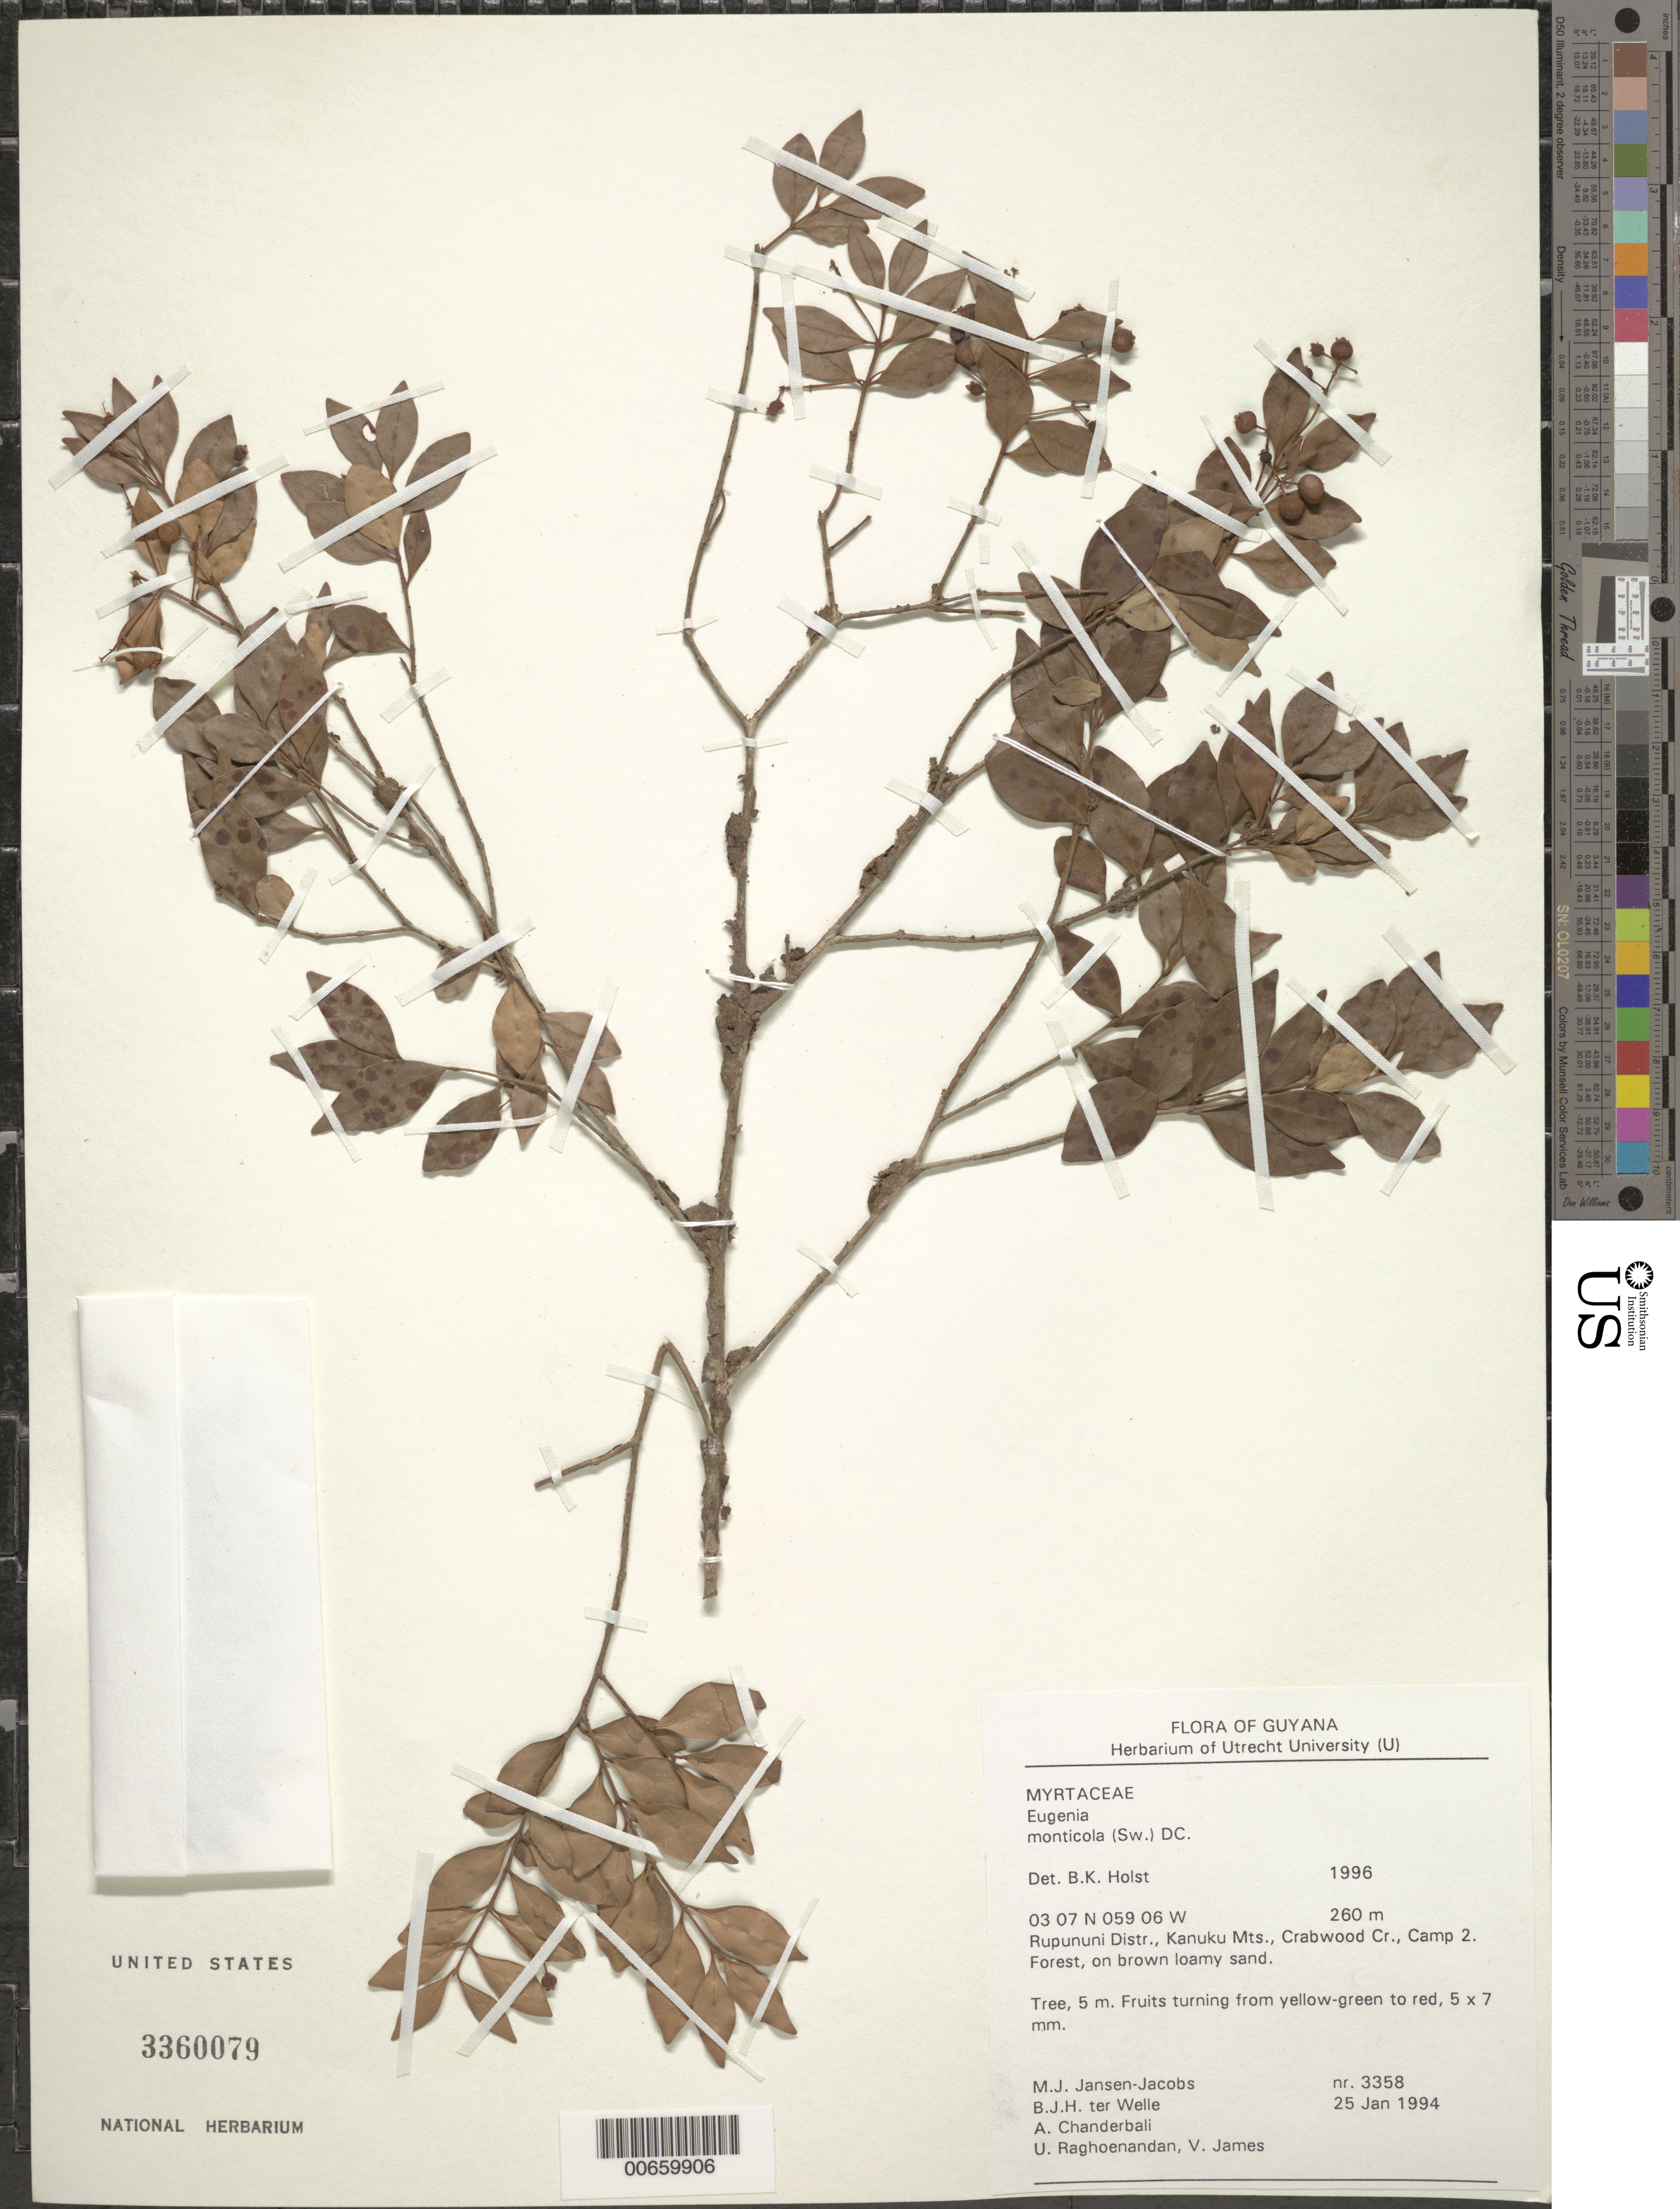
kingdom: Plantae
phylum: Tracheophyta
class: Magnoliopsida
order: Myrtales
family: Myrtaceae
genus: Eugenia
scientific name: Eugenia monticola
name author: (Sw.) DC.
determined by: Holst, Bruce K.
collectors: M. J. Jansen-Jacobs, B. Welle, A. S. Chanderbali, U. Raghoenandan & V. James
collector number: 3358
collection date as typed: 25-Jan-94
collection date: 1994-01-25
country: Guyana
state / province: U. Takutu-U. Essequibo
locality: Crabwood Cr., Camp 2, Kanuku Mts., Rupununi District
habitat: Forest on brown loamy sand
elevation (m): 260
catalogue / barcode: US 3360079